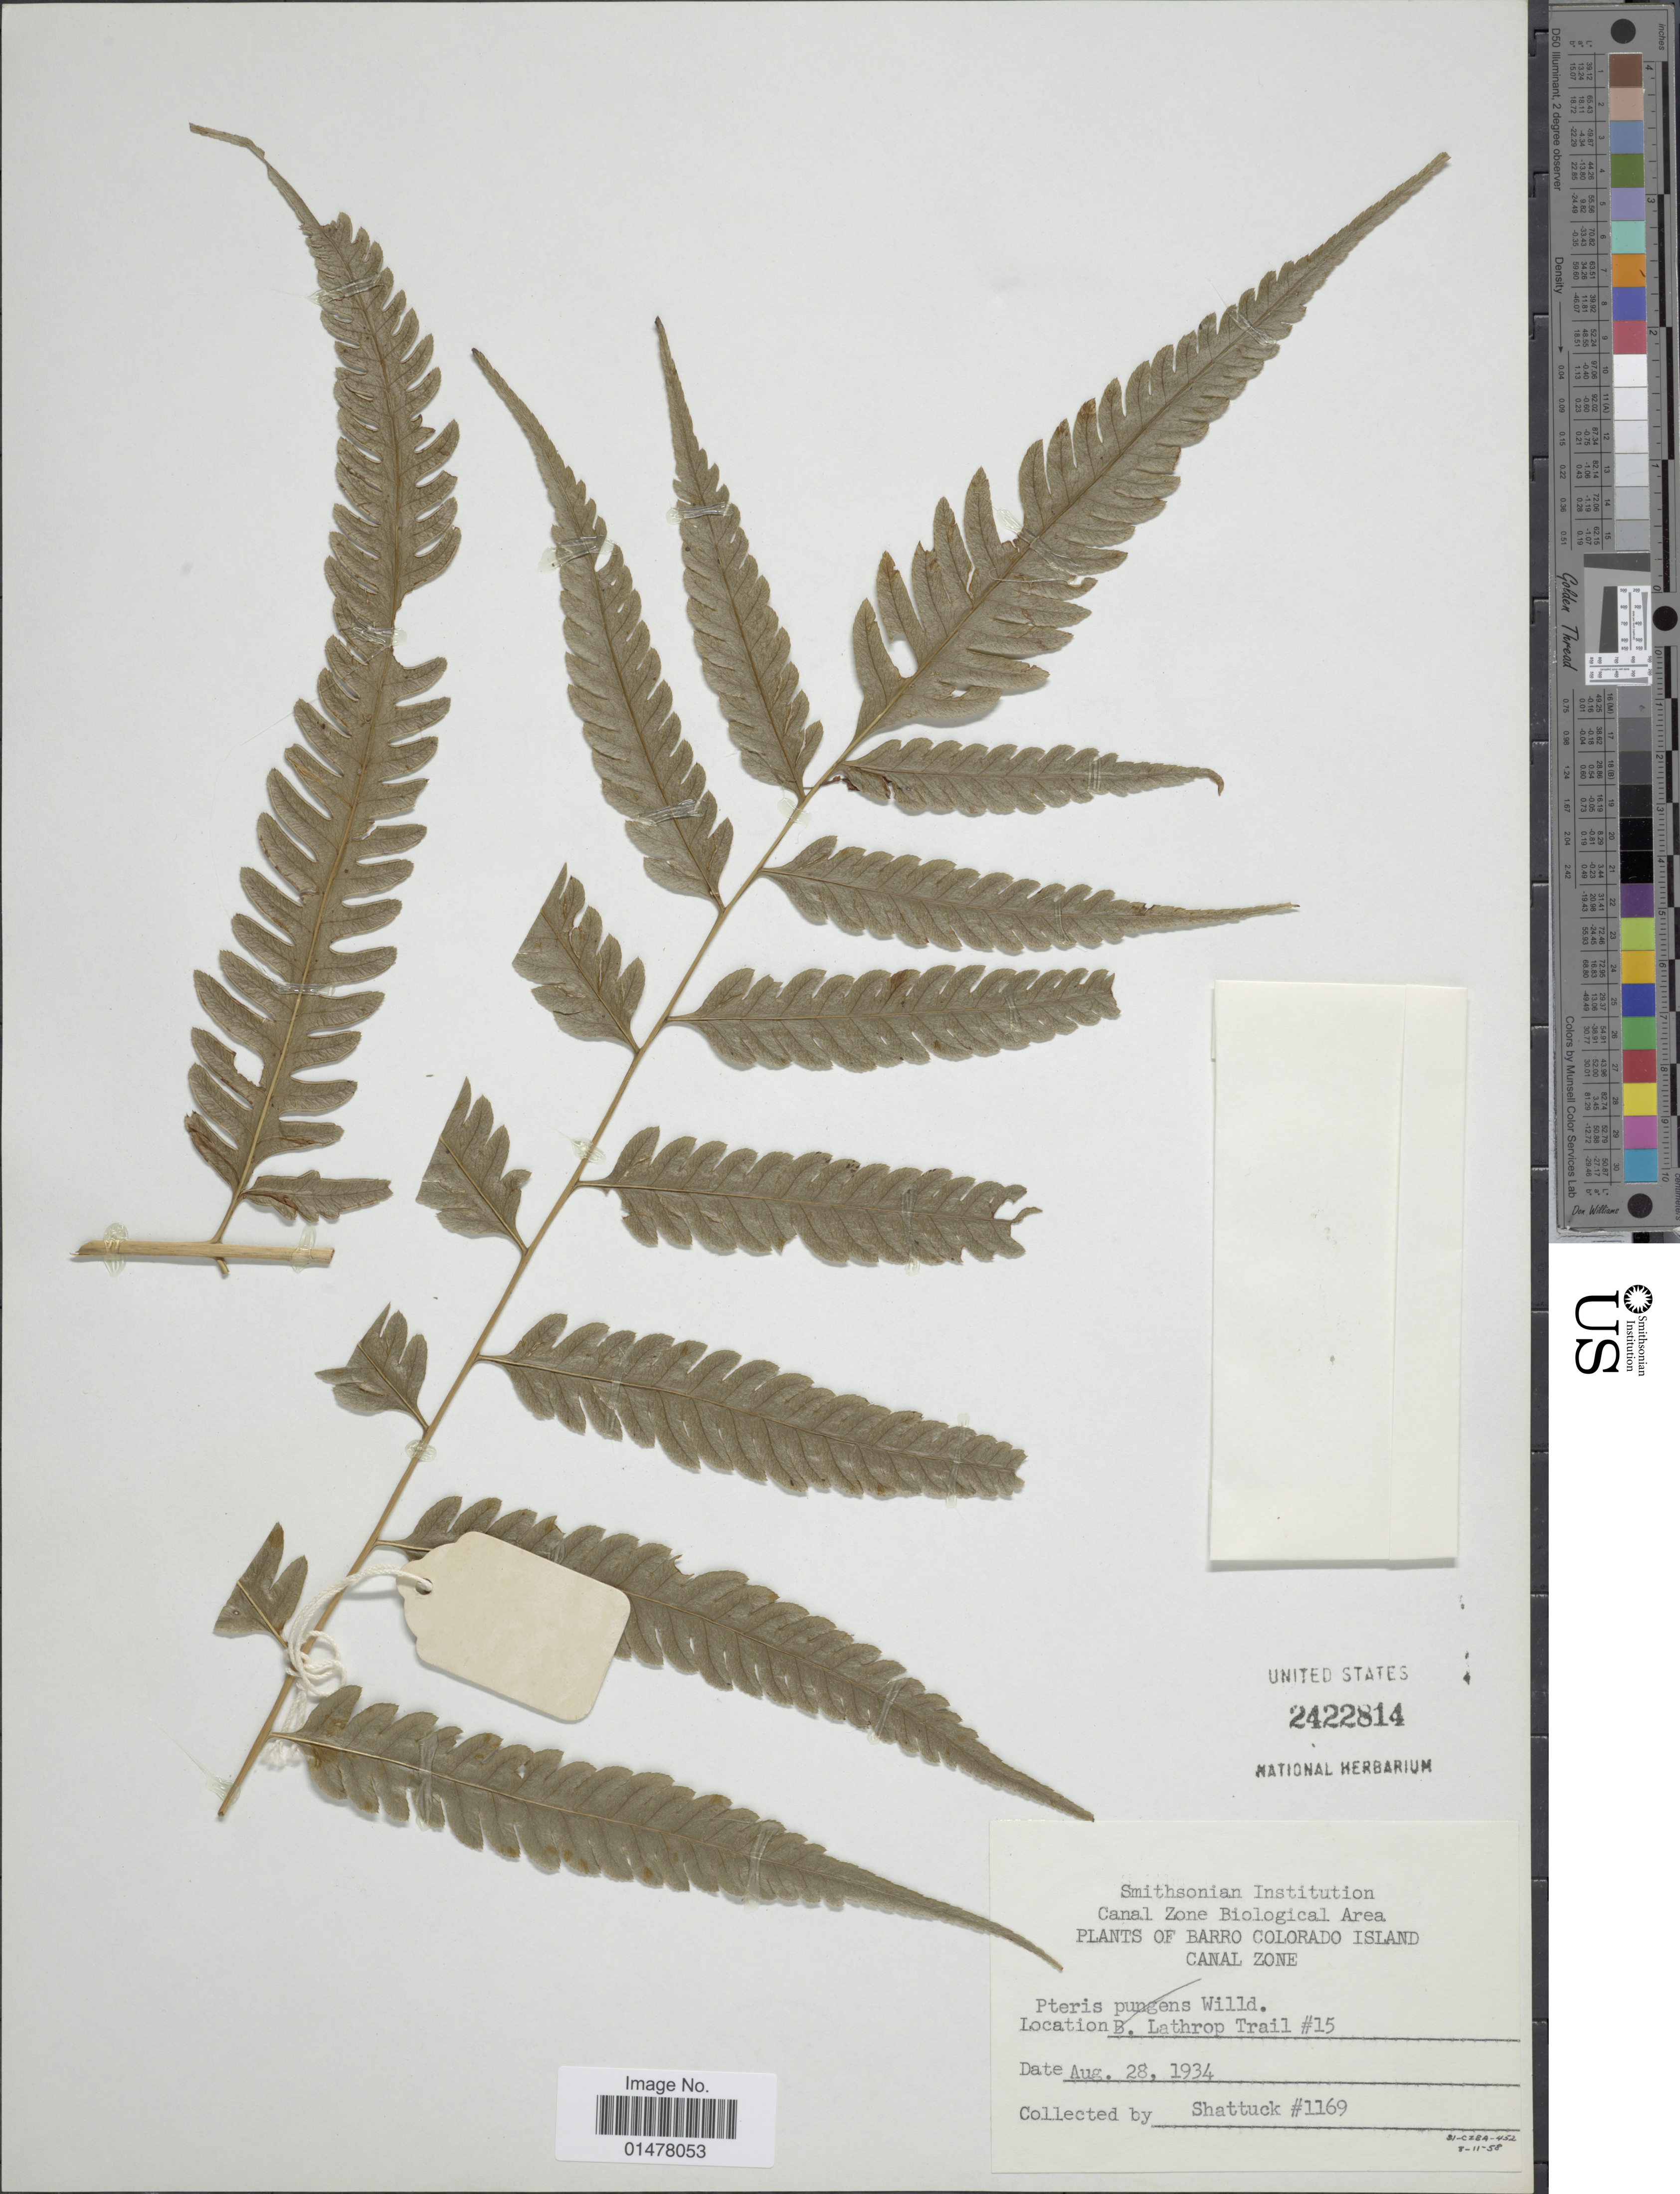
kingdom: Plantae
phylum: Tracheophyta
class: Polypodiopsida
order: Polypodiales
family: Pteridaceae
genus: Pteris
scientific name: Pteris propinqua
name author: J. Agardh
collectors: Shattuck, --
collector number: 1169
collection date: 1934-08-28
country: Panama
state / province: Panamá Oeste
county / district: Canal Zone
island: Barro Colorado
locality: Plants of Barro Colorado Island, Canal Zone,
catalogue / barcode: US 2422814